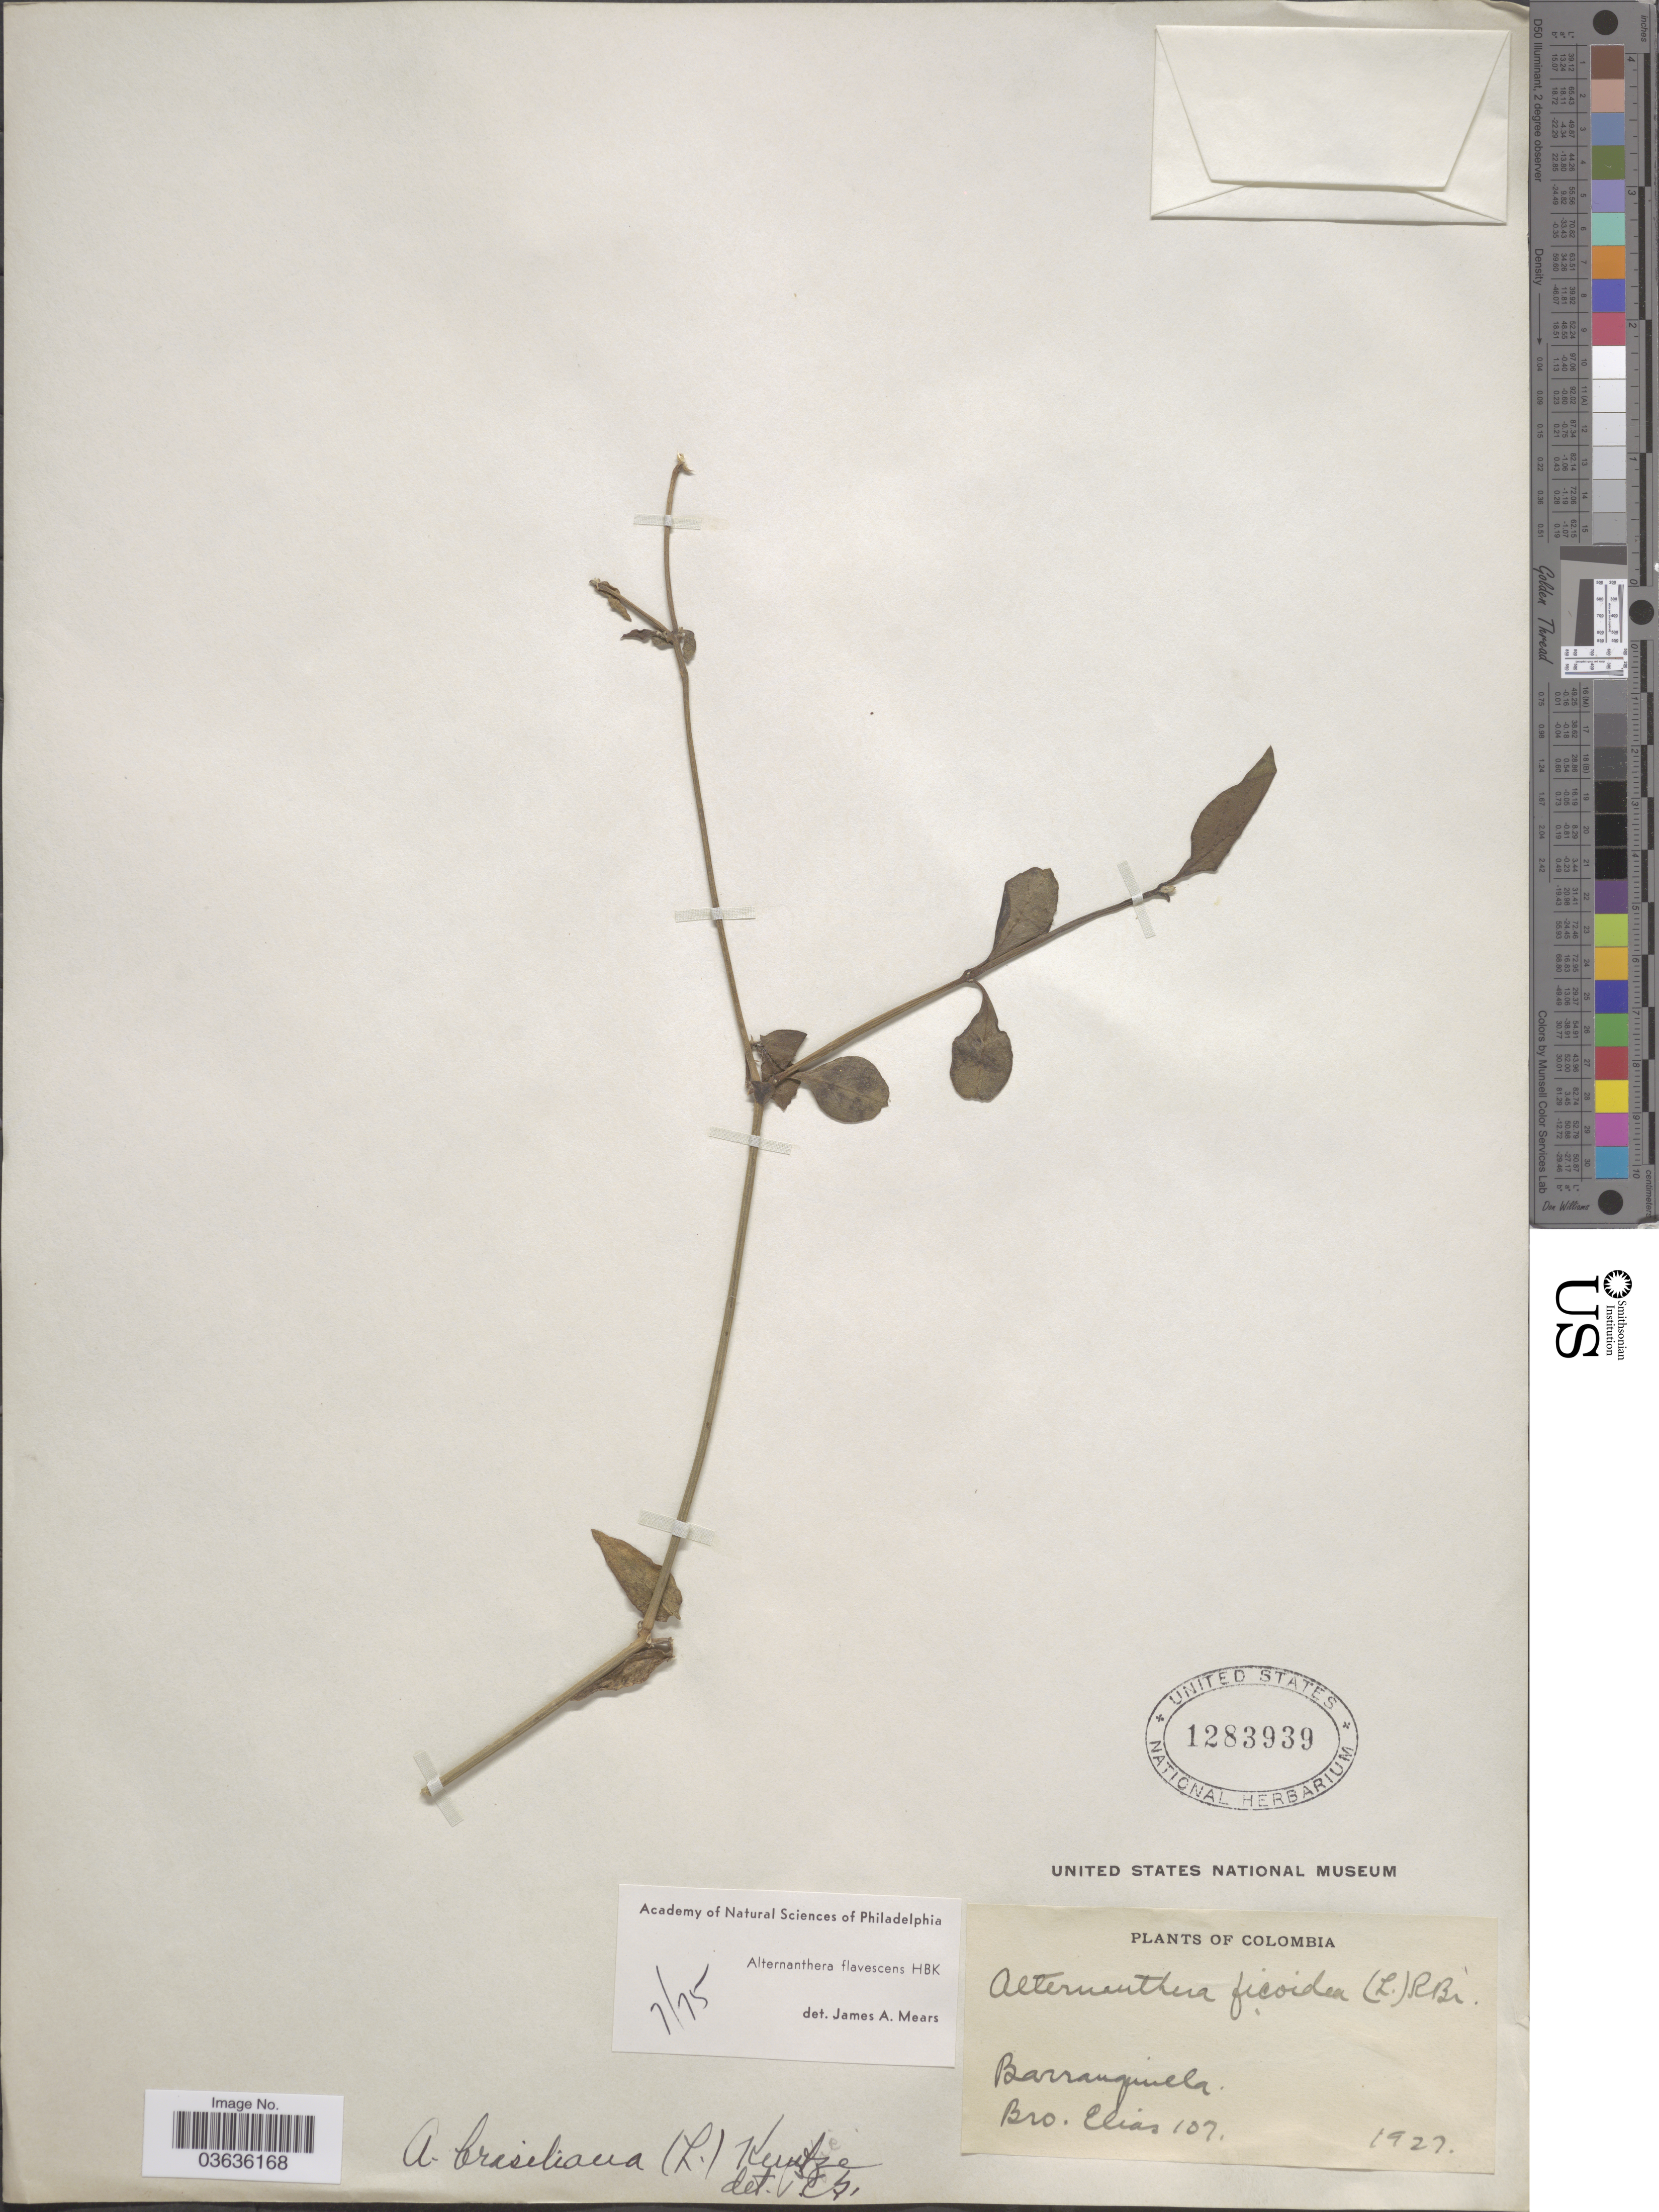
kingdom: Plantae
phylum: Tracheophyta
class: Magnoliopsida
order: Caryophyllales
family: Amaranthaceae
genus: Alternanthera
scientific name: Alternanthera flavescens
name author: Kunth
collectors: Bro. Elias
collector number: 107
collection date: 1927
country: Colombia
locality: Barranquilla.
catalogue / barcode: US 1283939